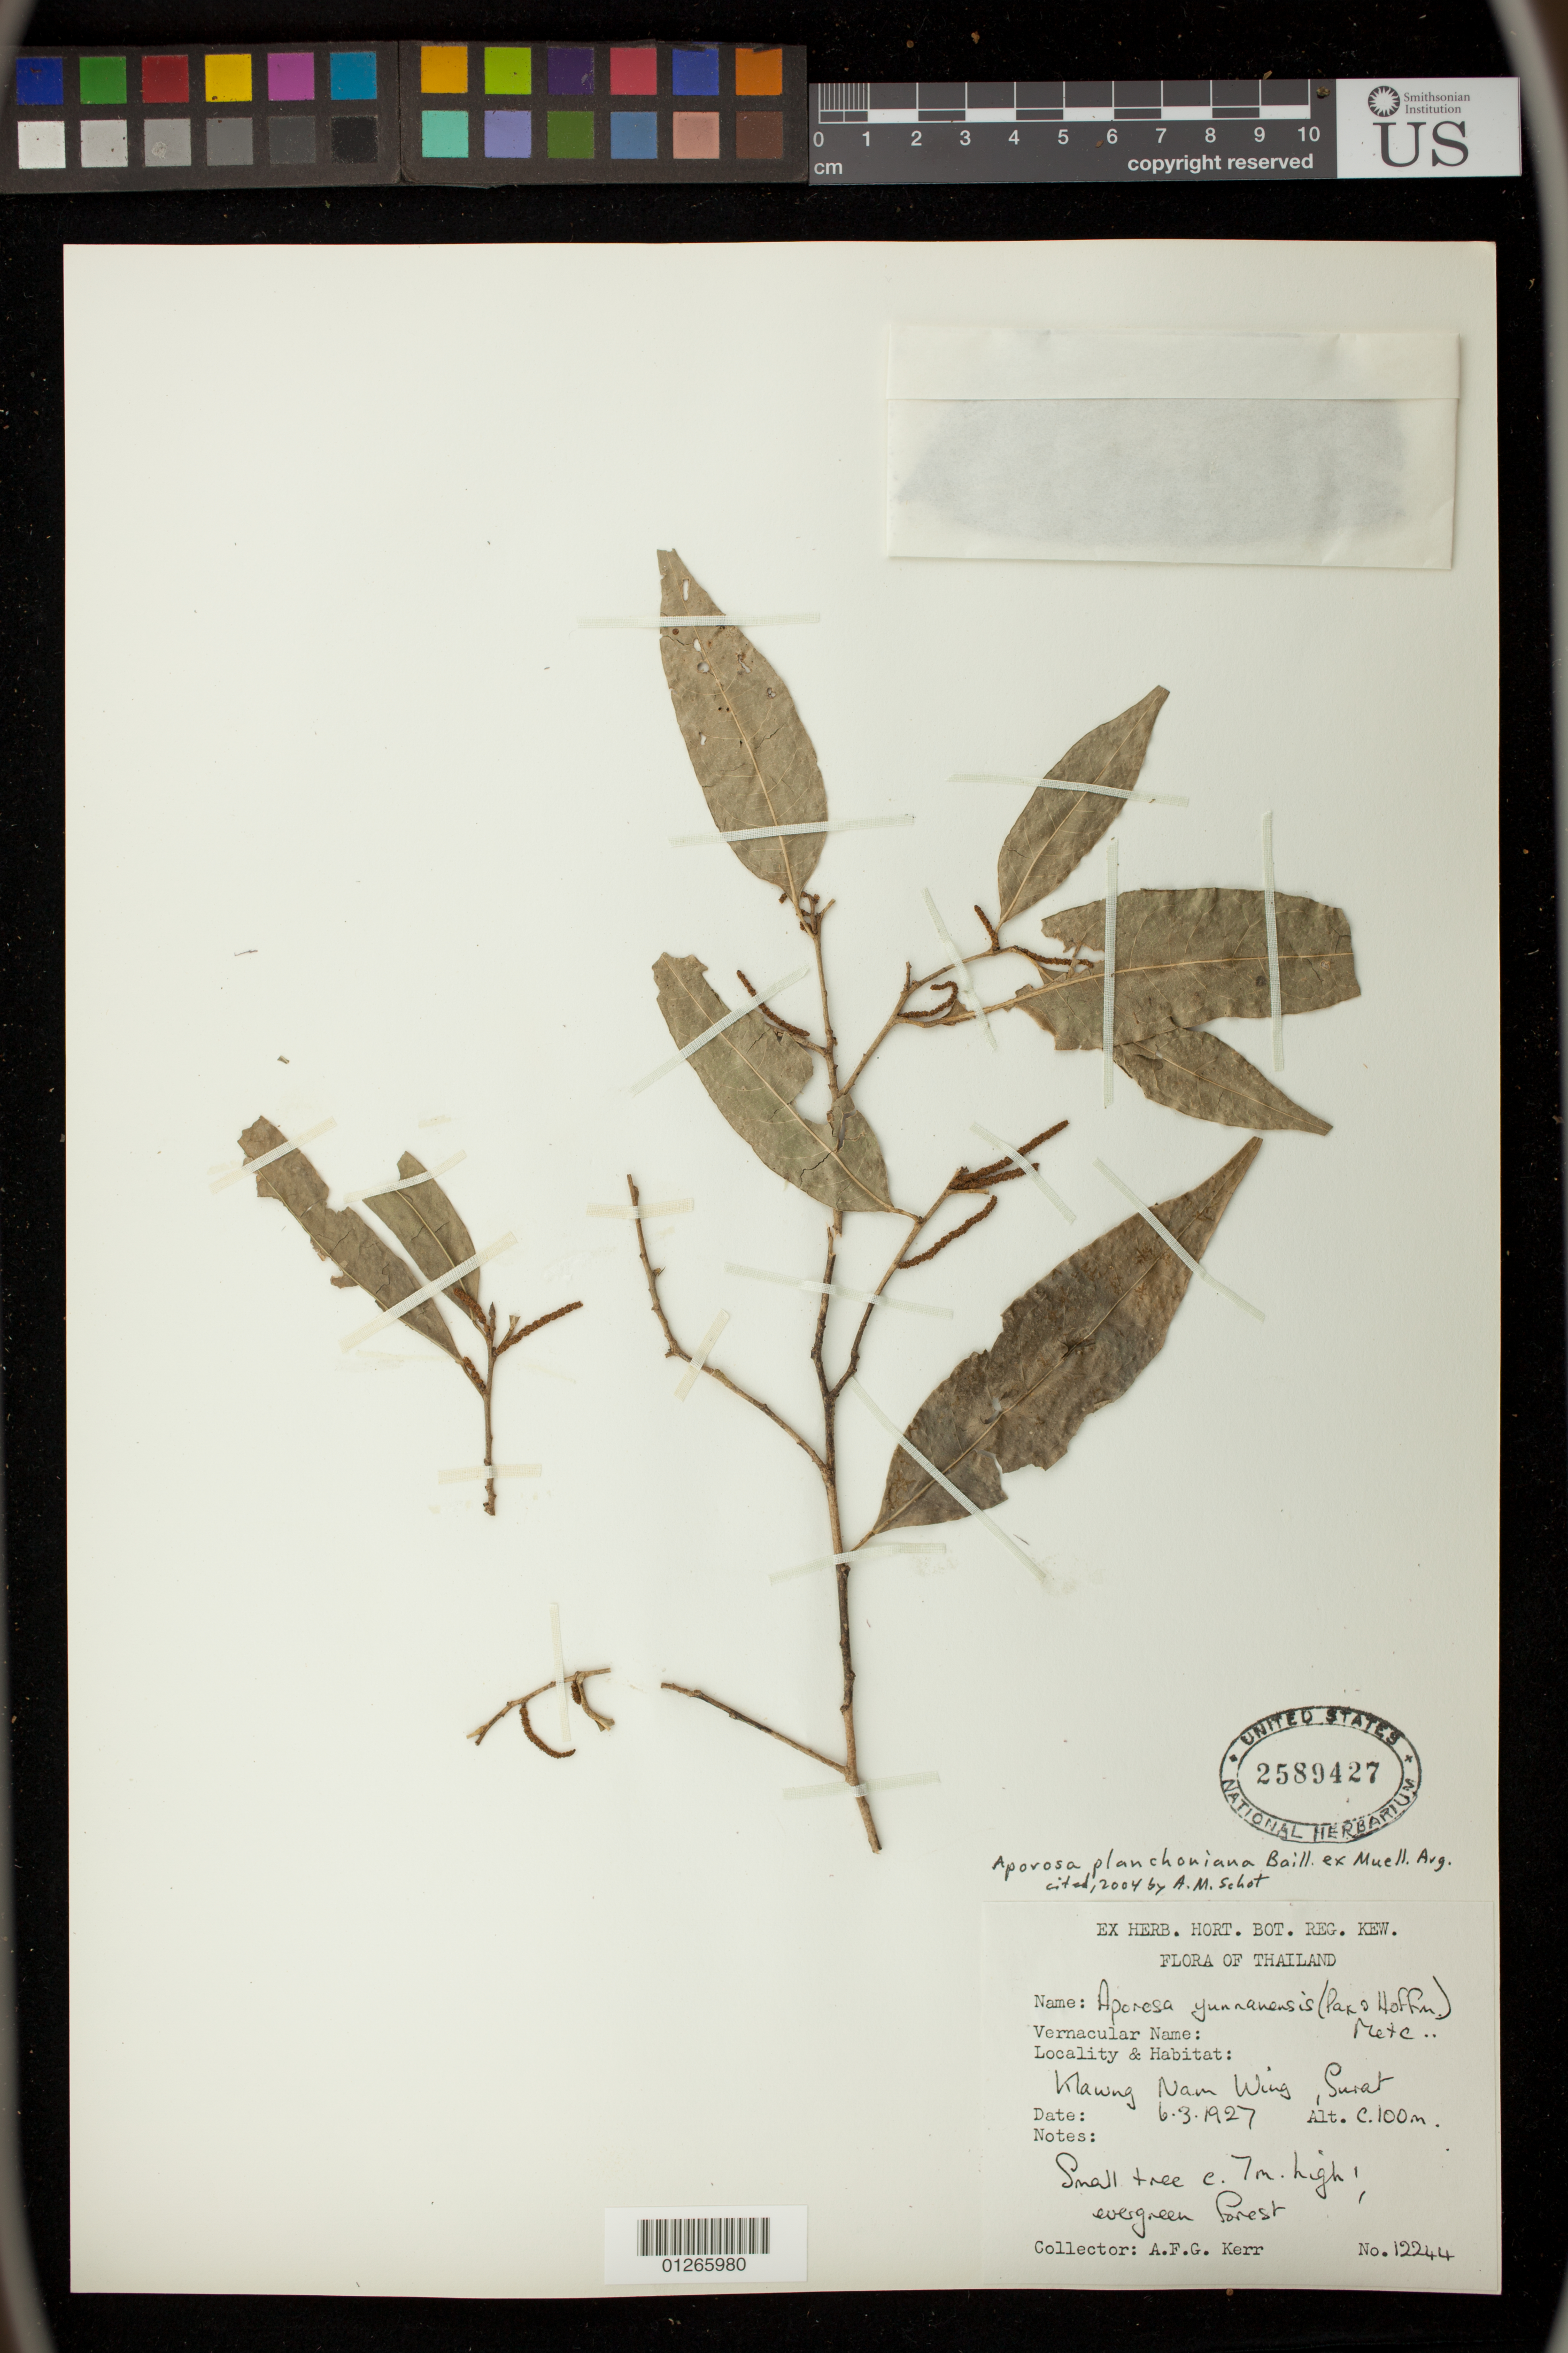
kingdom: Plantae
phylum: Tracheophyta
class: Magnoliopsida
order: Malpighiales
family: Phyllanthaceae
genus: Aporosa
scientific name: Aporosa planchoniana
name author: Baill. ex Müll. Arg.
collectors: A. F. G. Kerr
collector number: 12244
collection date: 1927-06-03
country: Thailand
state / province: Surat Thani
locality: Klawng Nam Wing, Surat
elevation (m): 100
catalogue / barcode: US 2589427